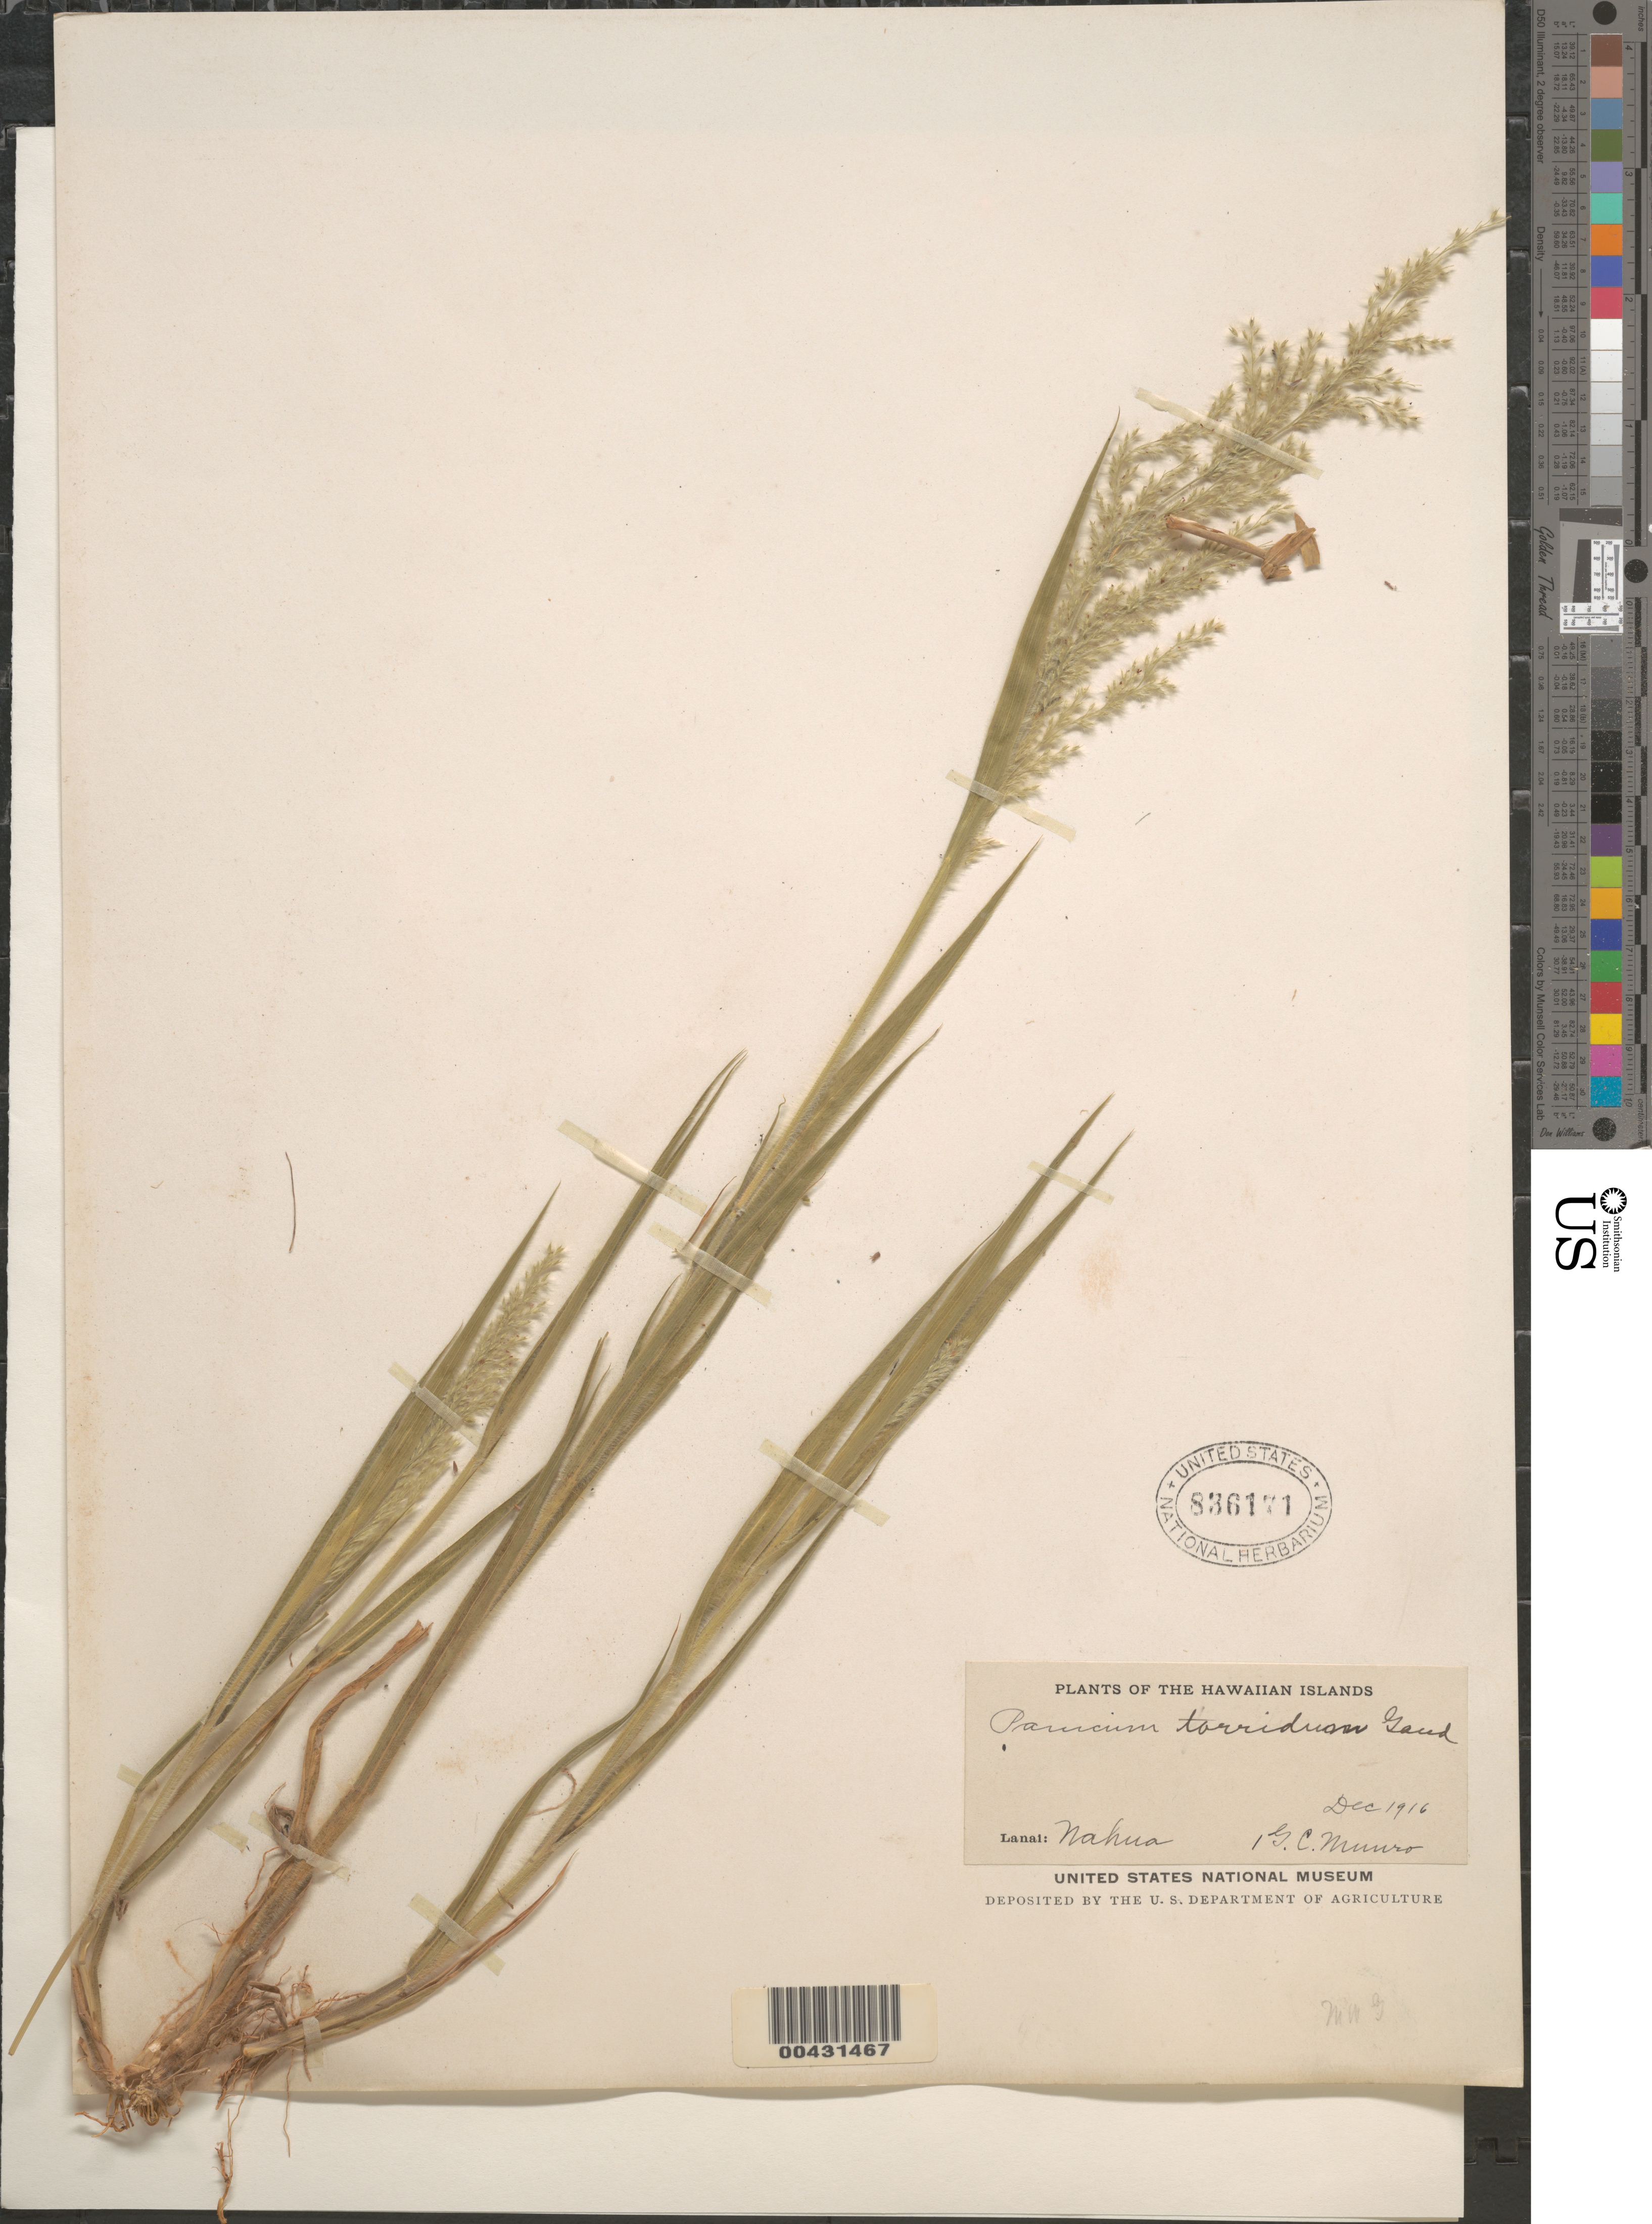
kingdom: Plantae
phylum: Tracheophyta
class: Liliopsida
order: Poales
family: Poaceae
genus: Panicum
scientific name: Panicum torridum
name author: Gaudich.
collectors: G. C. Munro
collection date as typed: Dec 1916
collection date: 1916-12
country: United States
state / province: Hawaii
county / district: Maui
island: Lana'i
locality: Nahua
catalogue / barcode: US 836171